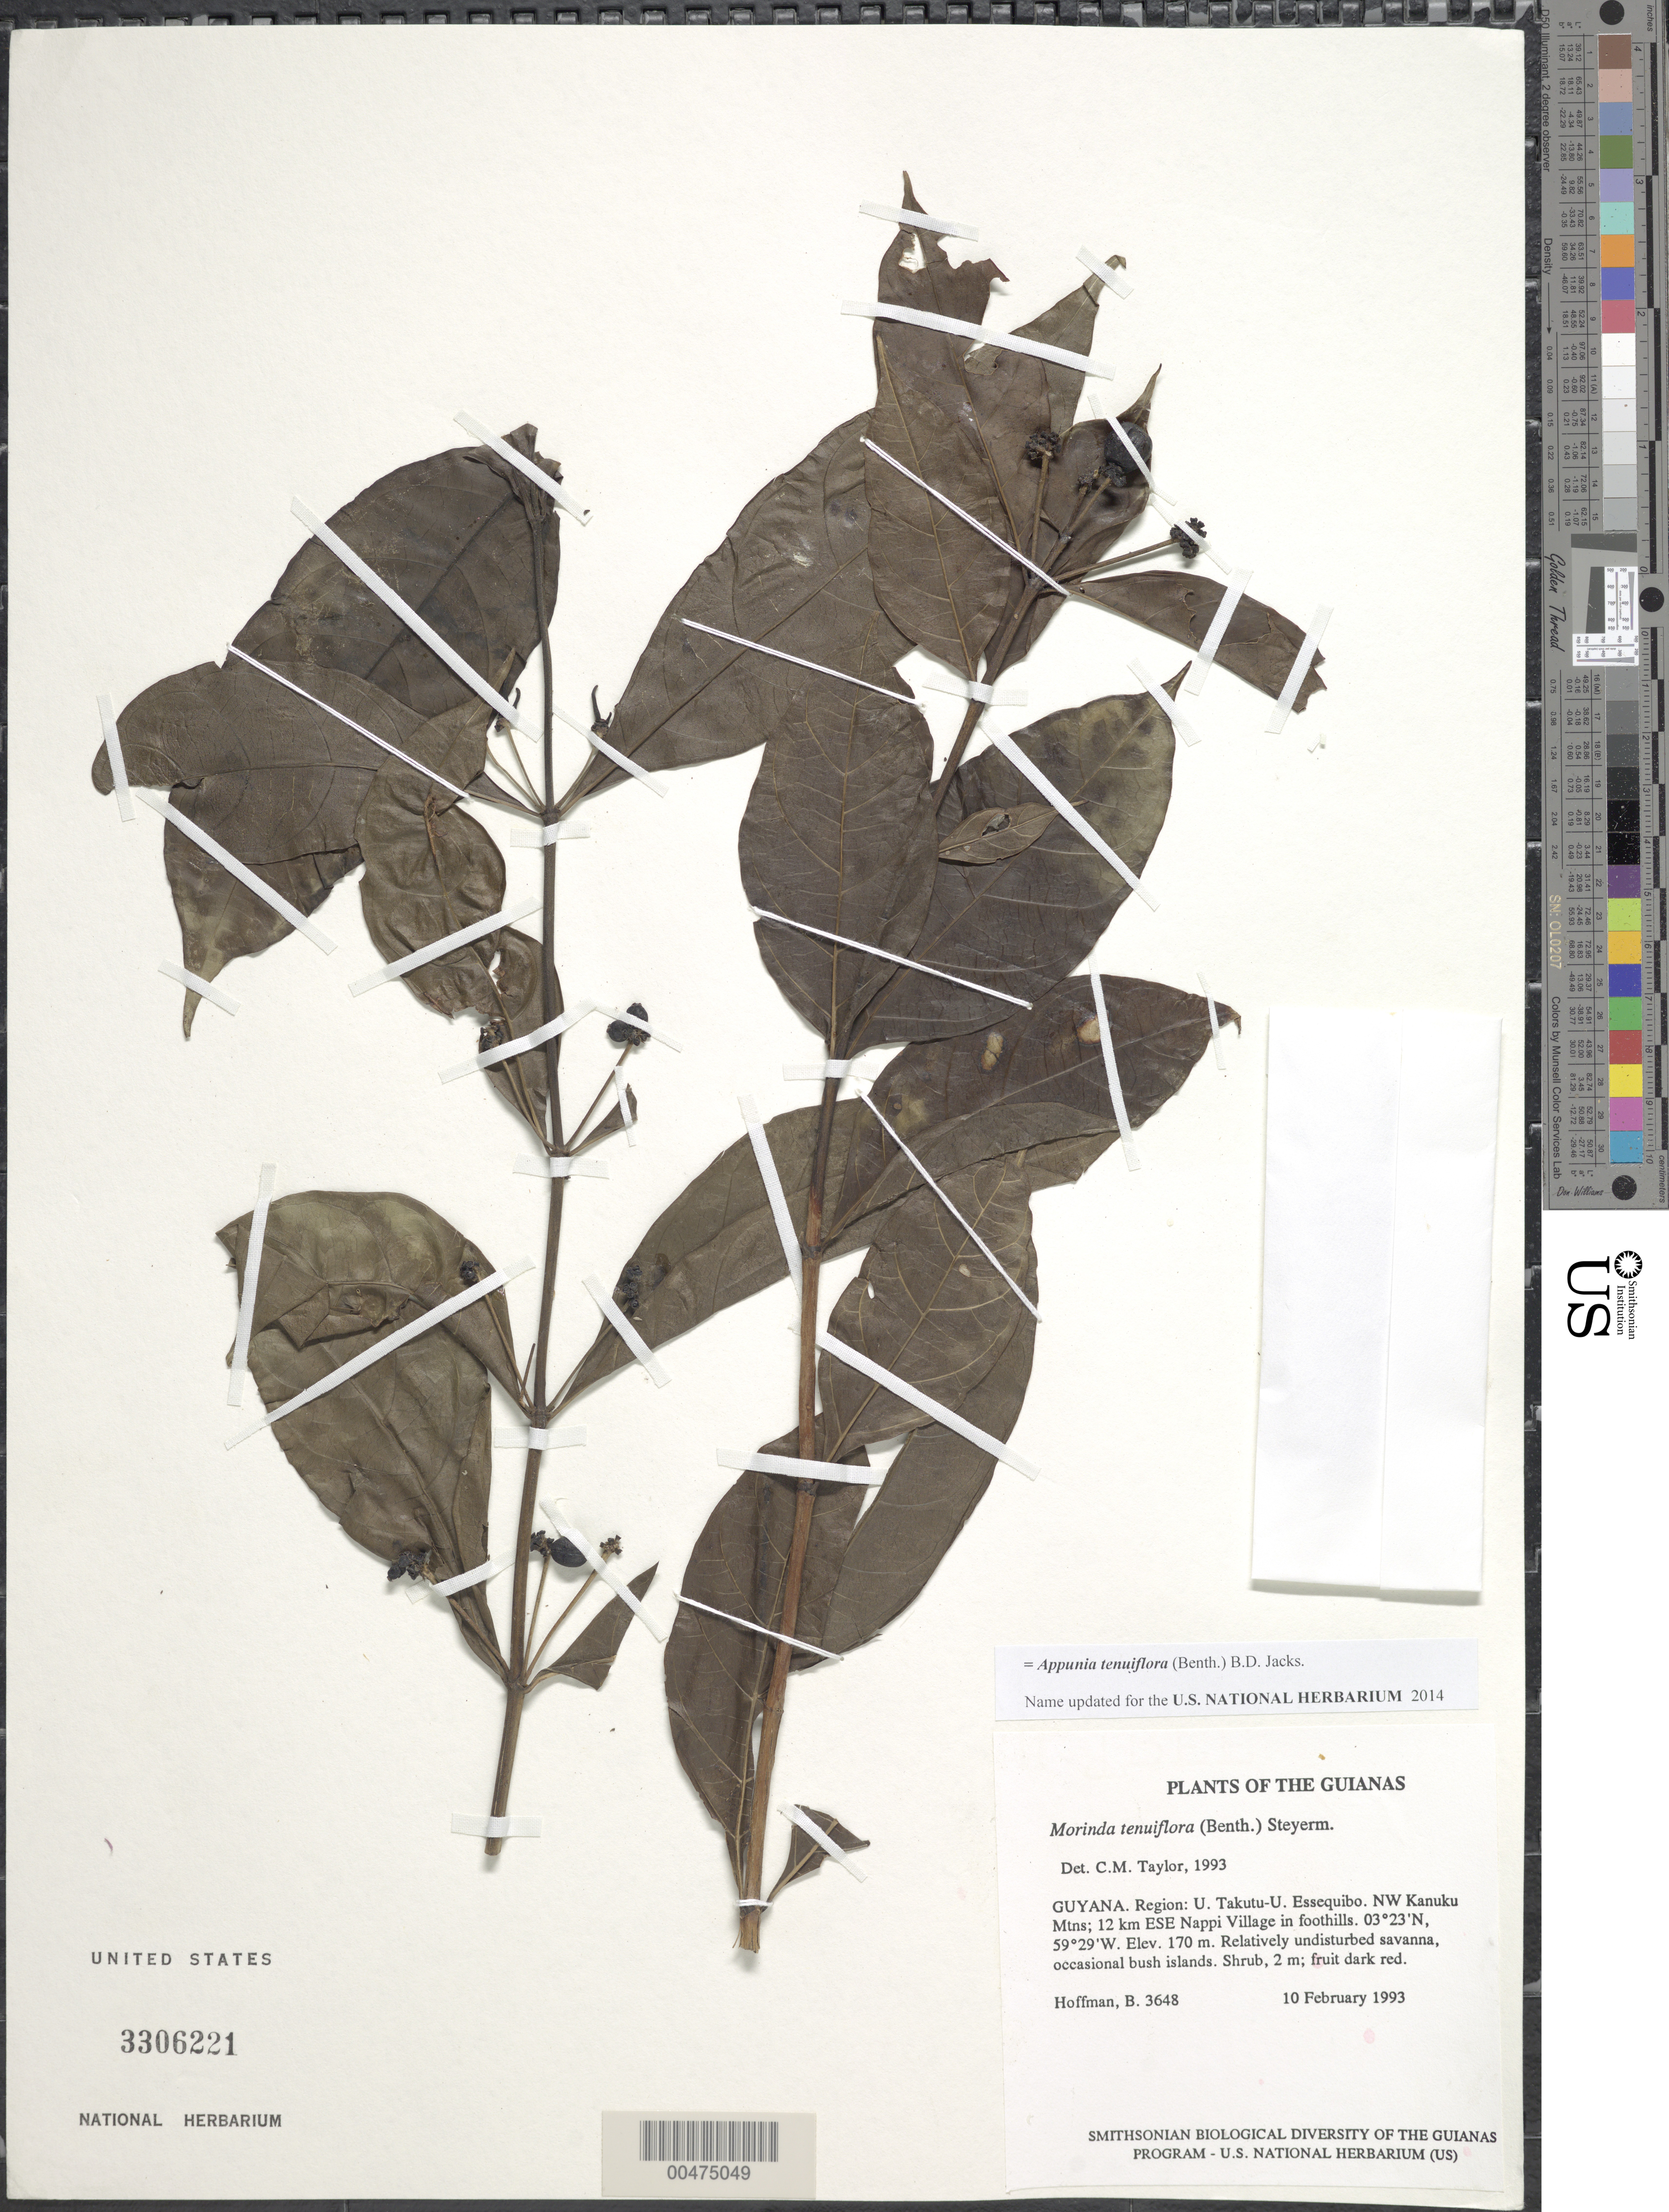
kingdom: Plantae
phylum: Tracheophyta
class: Magnoliopsida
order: Gentianales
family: Rubiaceae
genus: Appunia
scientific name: Appunia tenuiflora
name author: (Benth.) Hook. f. ex B.D. Jacks.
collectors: B. Hoffman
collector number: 3648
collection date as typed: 10 February 1993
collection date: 1993-02-10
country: Guyana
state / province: U. Takutu-U. Essequibo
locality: NW Kanuku Mountains; 12 km ESE of Nappi Village in foothills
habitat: Relatively undisturbed savanna, occasional bush islands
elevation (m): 170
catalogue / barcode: US 3306221